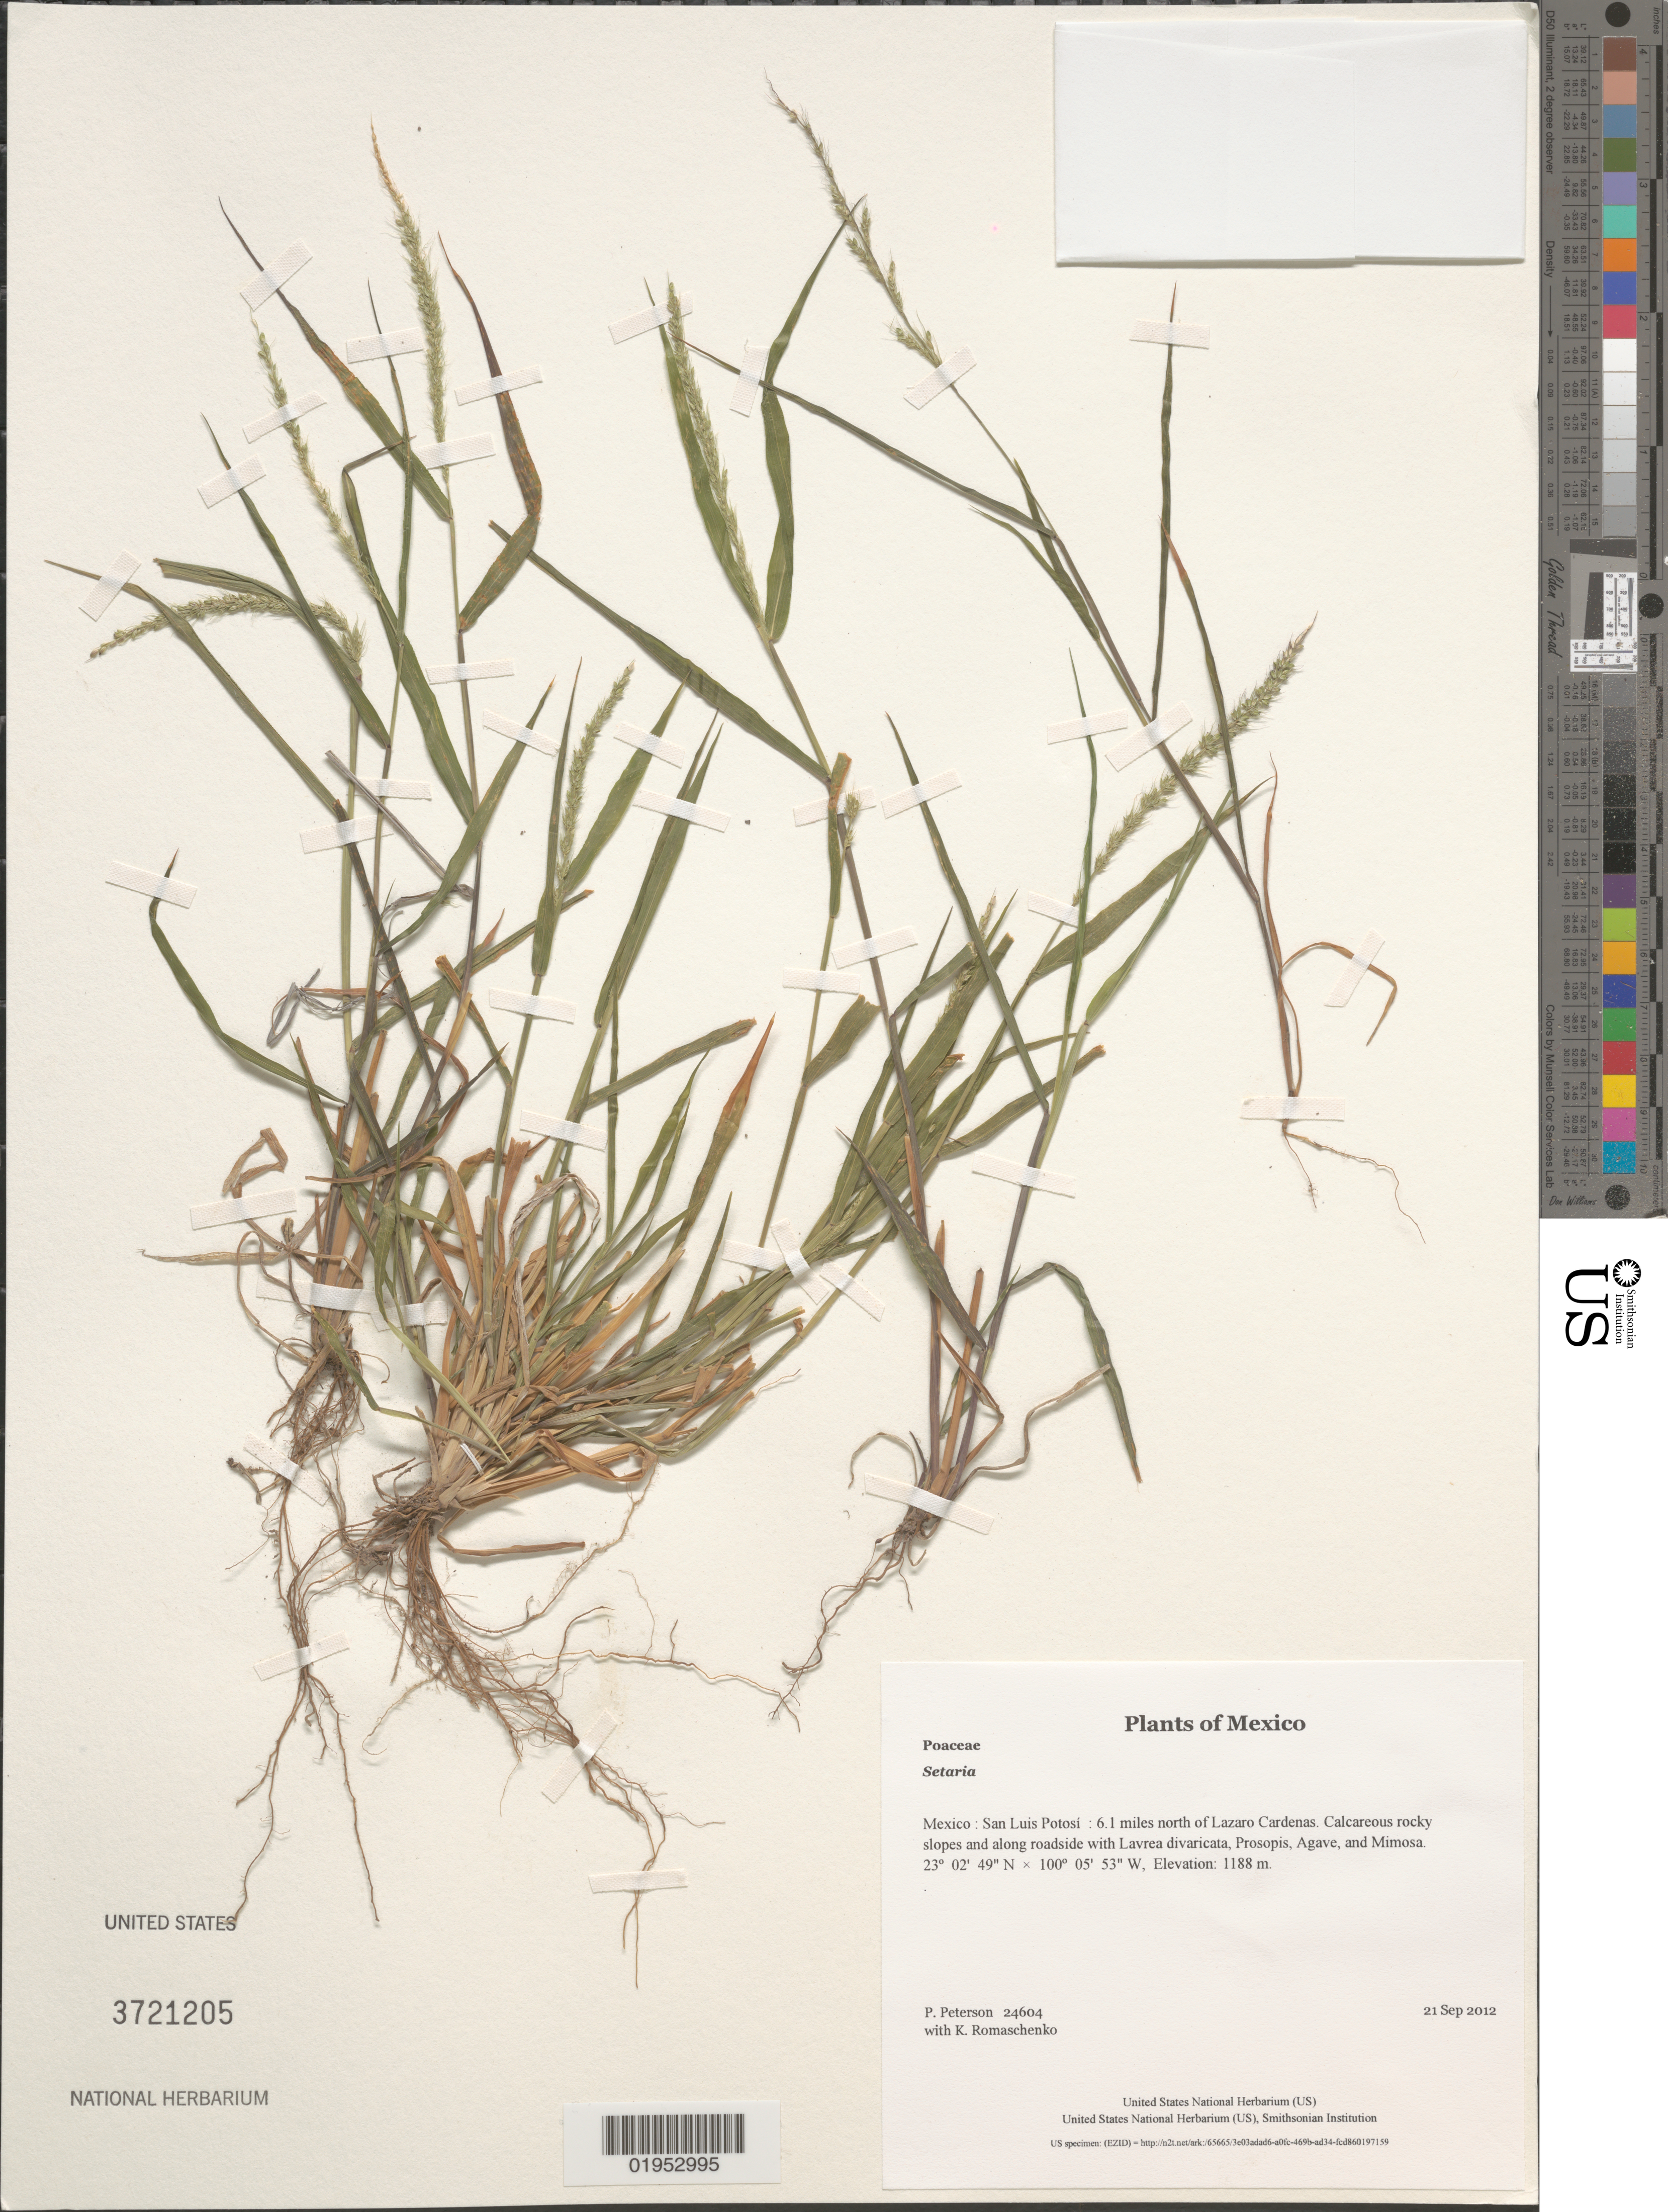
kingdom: Plantae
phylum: Tracheophyta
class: Liliopsida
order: Poales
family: Poaceae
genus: Setaria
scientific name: Setaria sp.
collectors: P. M. Peterson & K. Romaschenko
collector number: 24604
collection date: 2012-09-21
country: Mexico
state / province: San Luis Potosí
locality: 6.1 miles north of Lazaro Cardenas.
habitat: Calcareous rocky slopes and along roadside with Lavrea divaricata, Prosopis, Agave, and Mimosa.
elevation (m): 1188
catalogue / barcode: US 3721205